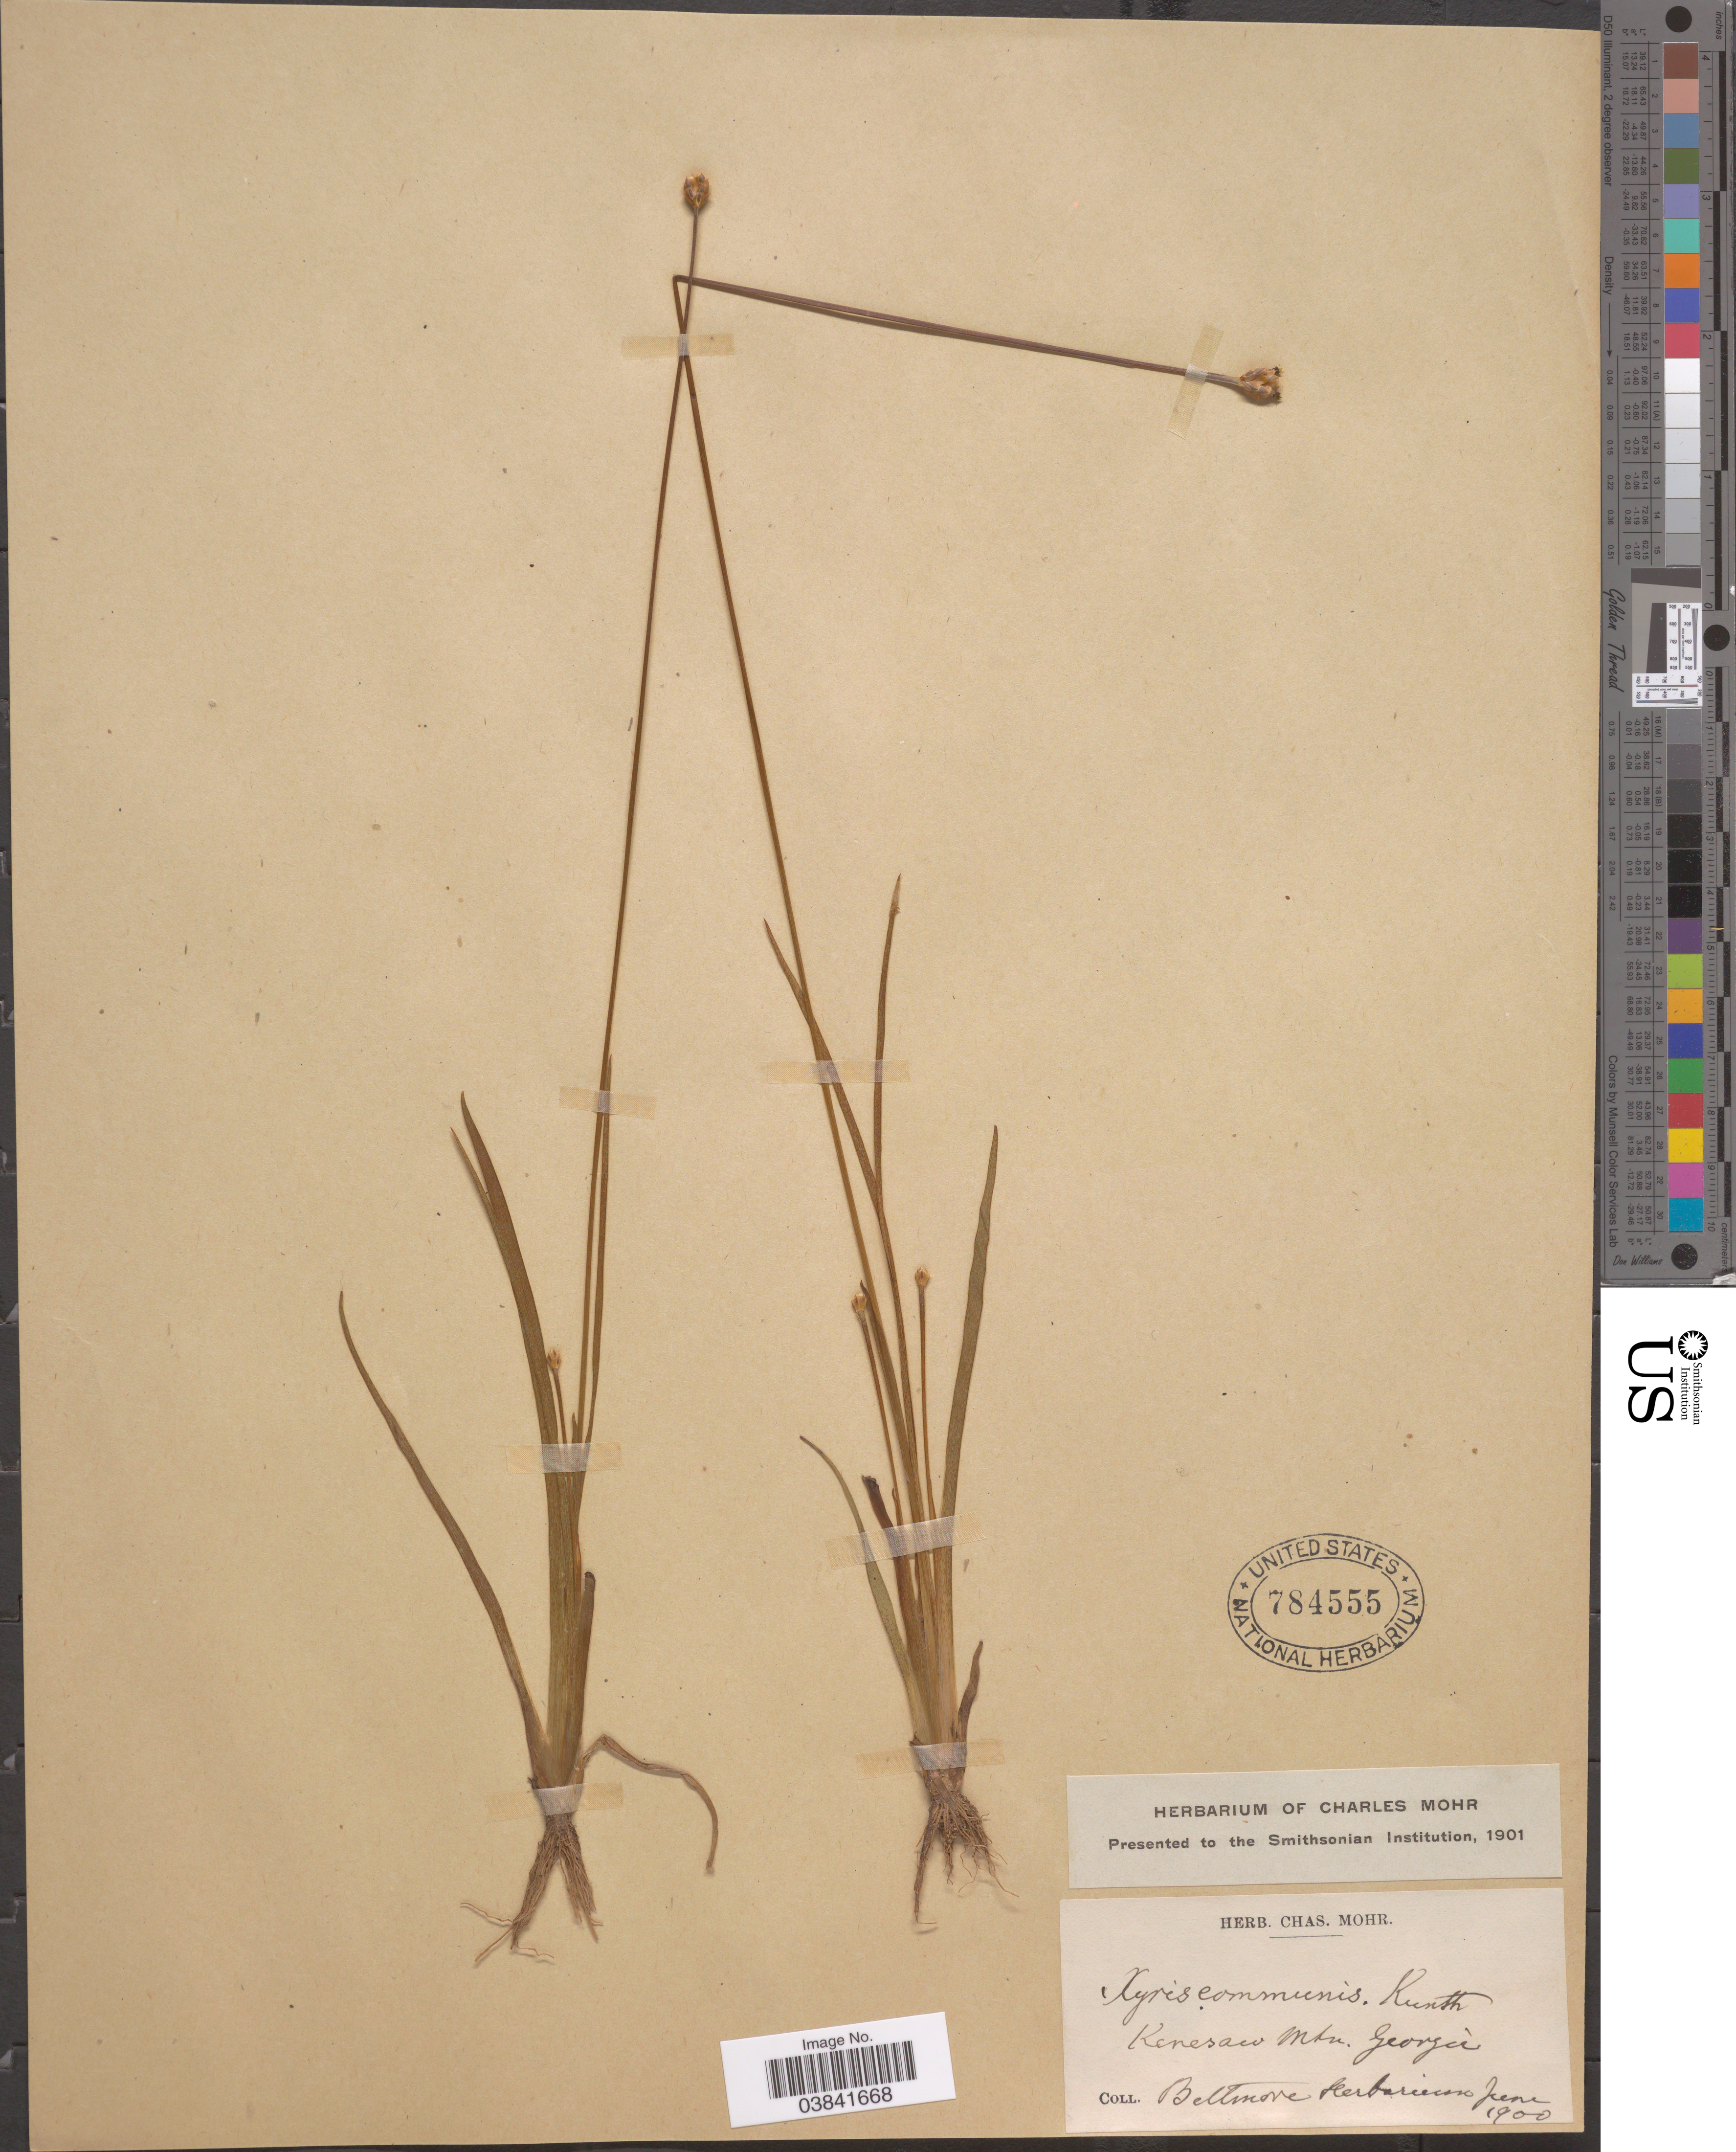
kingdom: Plantae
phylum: Tracheophyta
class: Liliopsida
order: Poales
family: Xyridaceae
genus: Xyris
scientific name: Xyris jupicai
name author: Rich.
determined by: Strong, Mark T., (BOT), Smithsonian Institution - National Museum of Natural History (UNITED STATES)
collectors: ex herb. Biltmore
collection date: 1900-06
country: United States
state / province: Georgia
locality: Kenesaw Mtn.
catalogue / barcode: US 784555